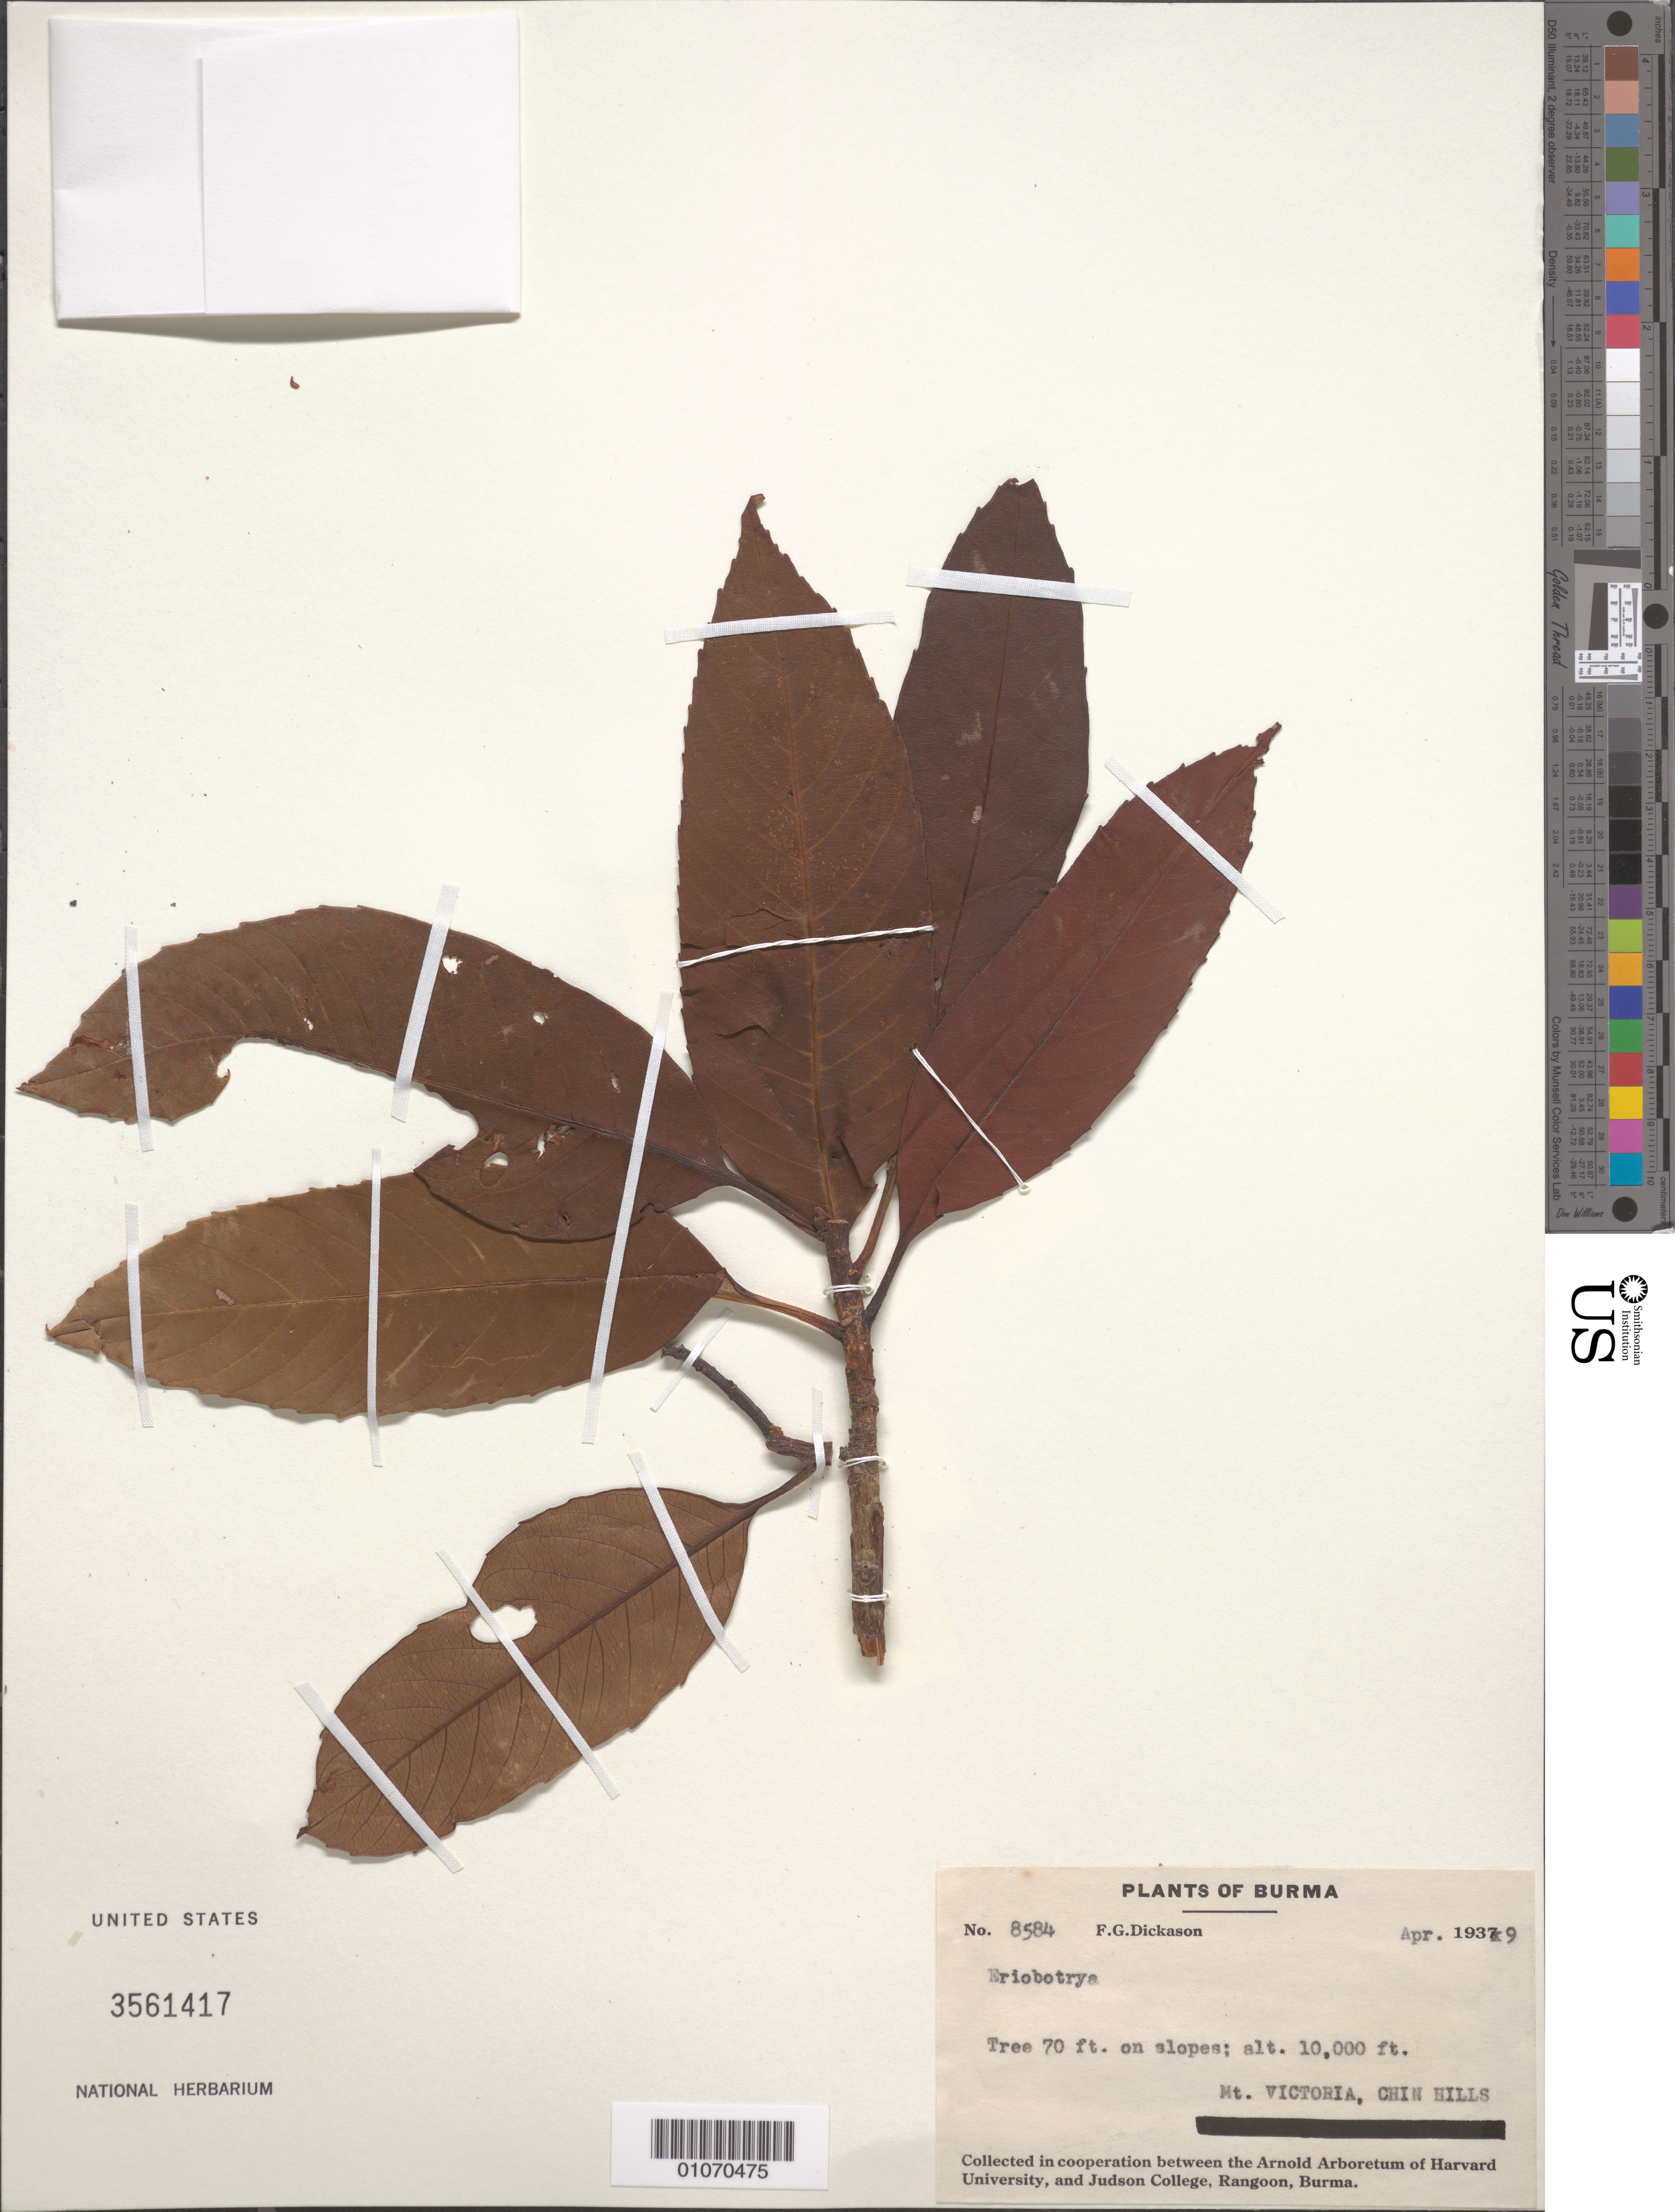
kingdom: Plantae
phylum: Tracheophyta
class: Magnoliopsida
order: Rosales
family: Rosaceae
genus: Rhaphiolepis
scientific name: Rhaphiolepis sp.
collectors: F. Dickason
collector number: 8584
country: Myanmar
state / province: Chin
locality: Mt. Victoria, Chin Hills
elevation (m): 3048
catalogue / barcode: US 3561417